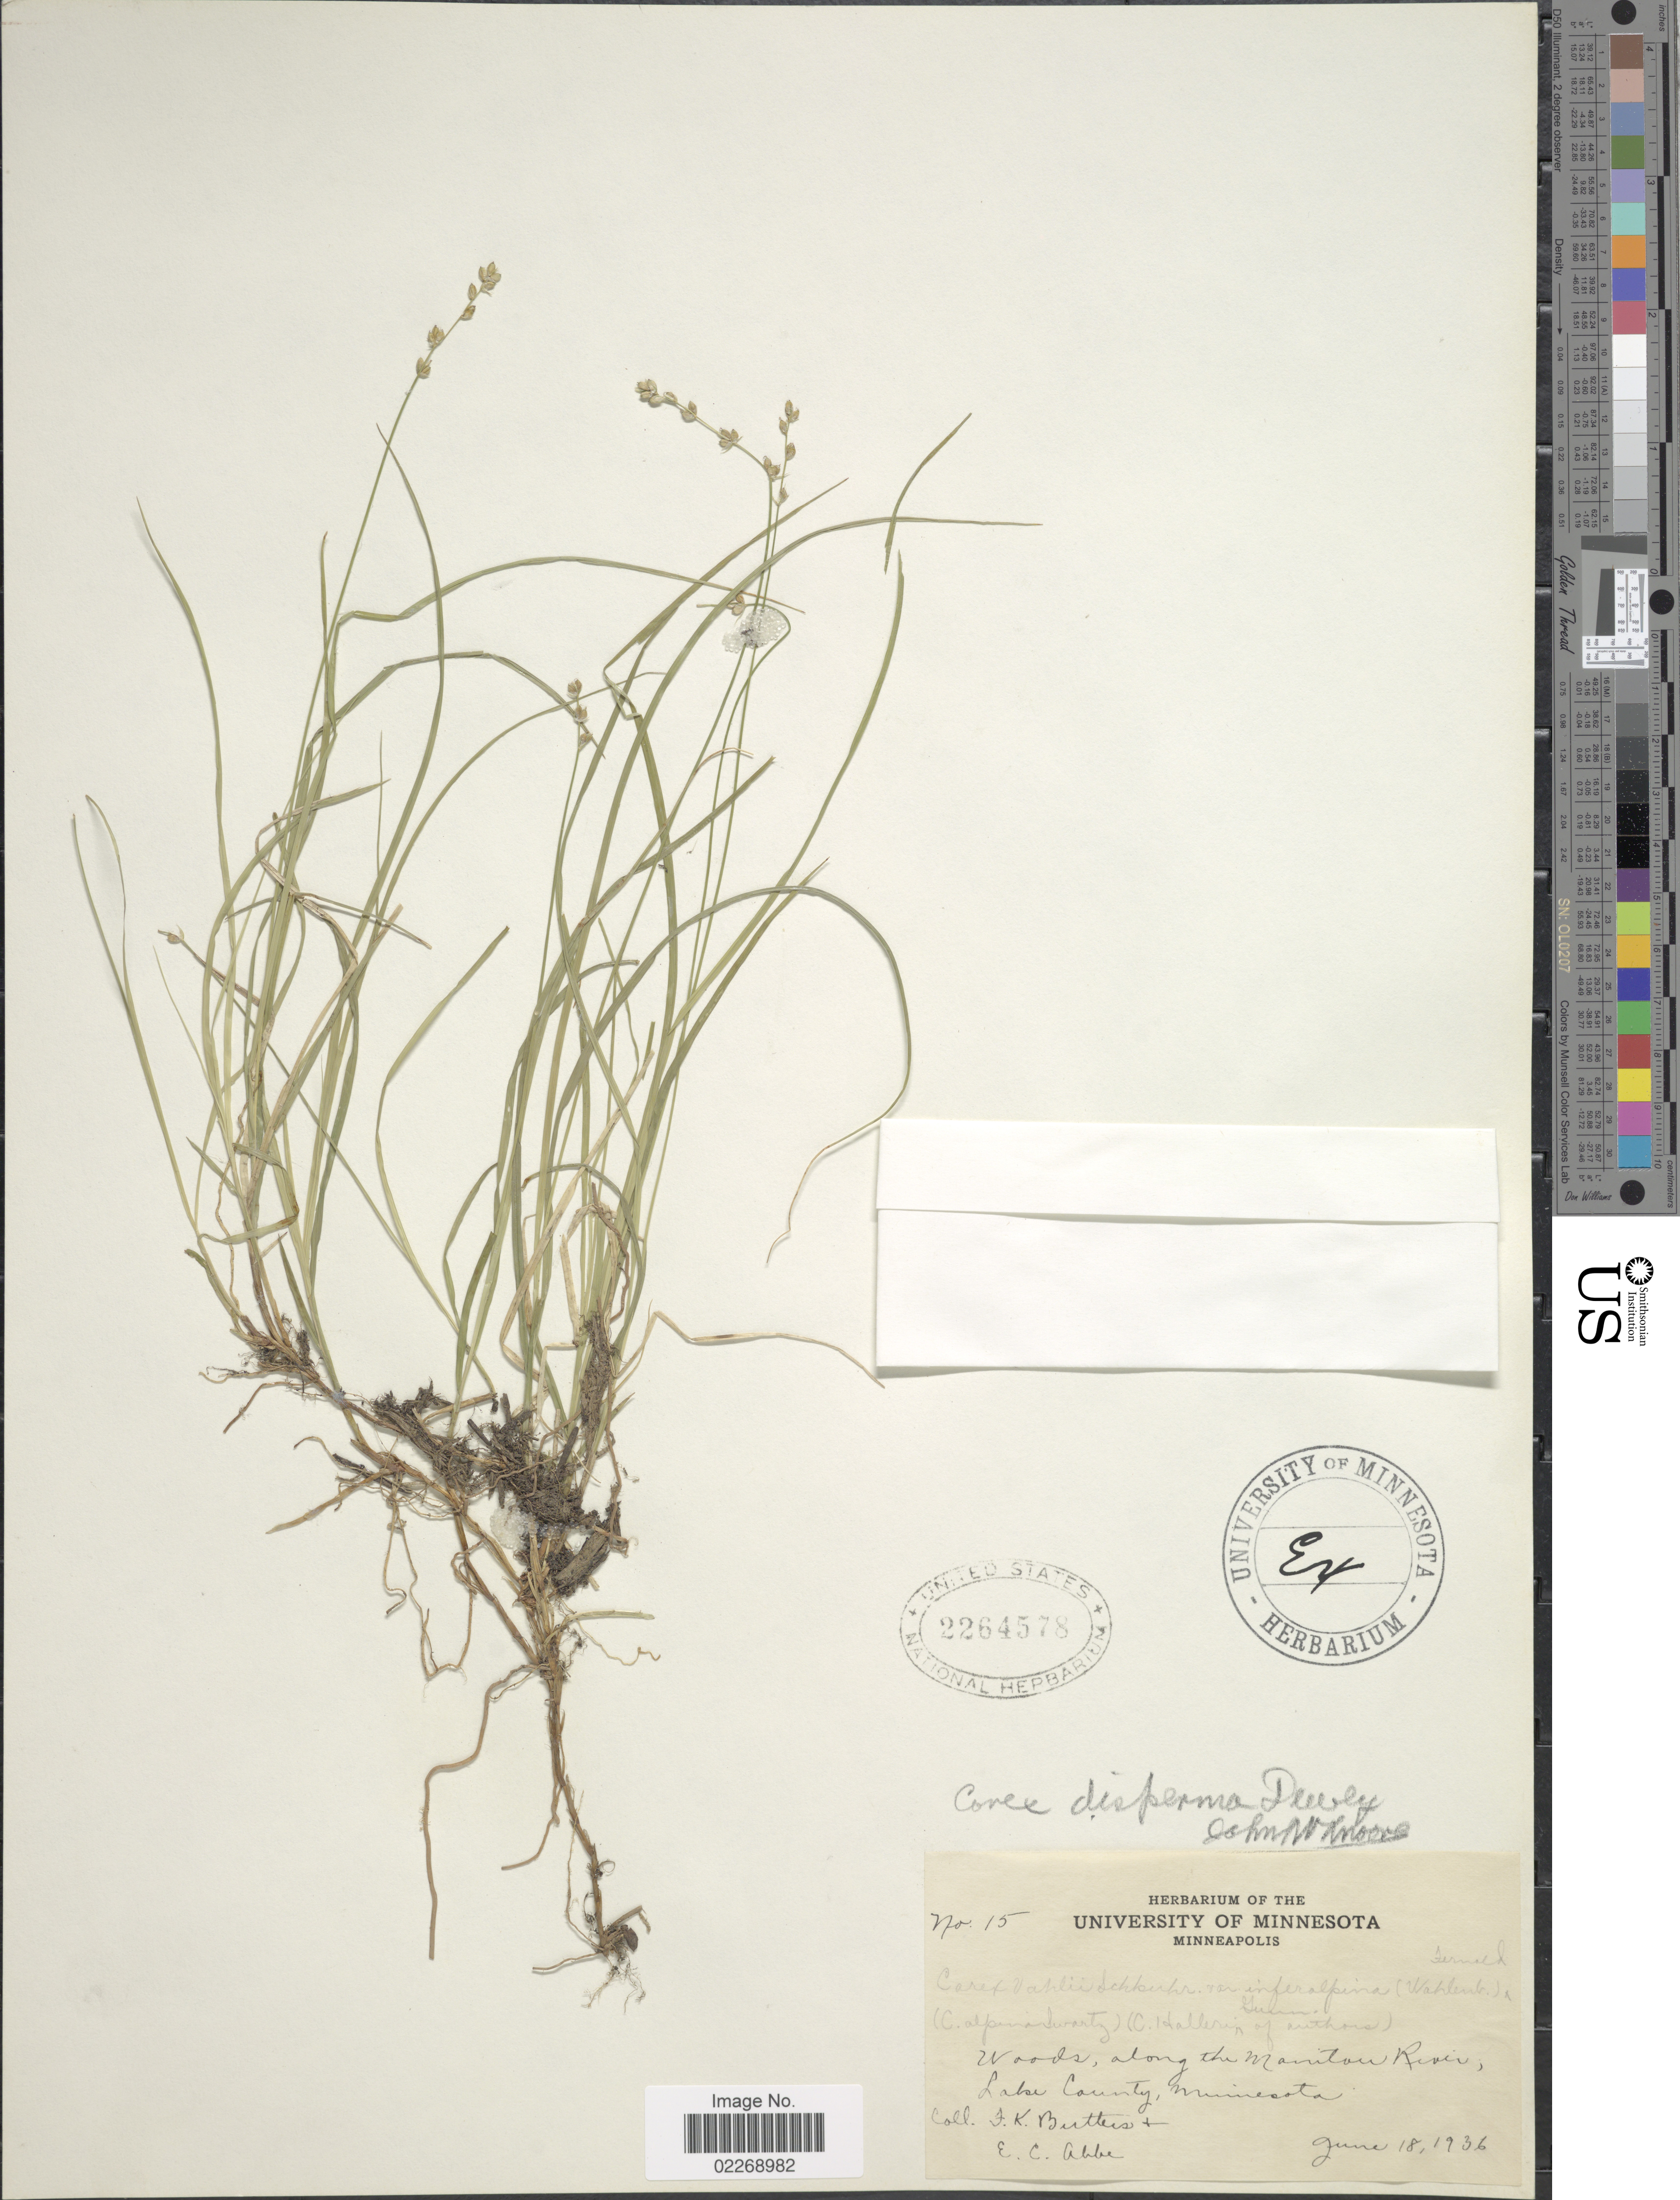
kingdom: Plantae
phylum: Tracheophyta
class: Liliopsida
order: Poales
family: Cyperaceae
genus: Carex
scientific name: Carex disperma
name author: Dewey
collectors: F. K. Butters & E. C. Abbe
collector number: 15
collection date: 1936-06-18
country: United States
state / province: Minnesota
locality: Woods along the Manitou River, Lake County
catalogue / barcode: US 2264578